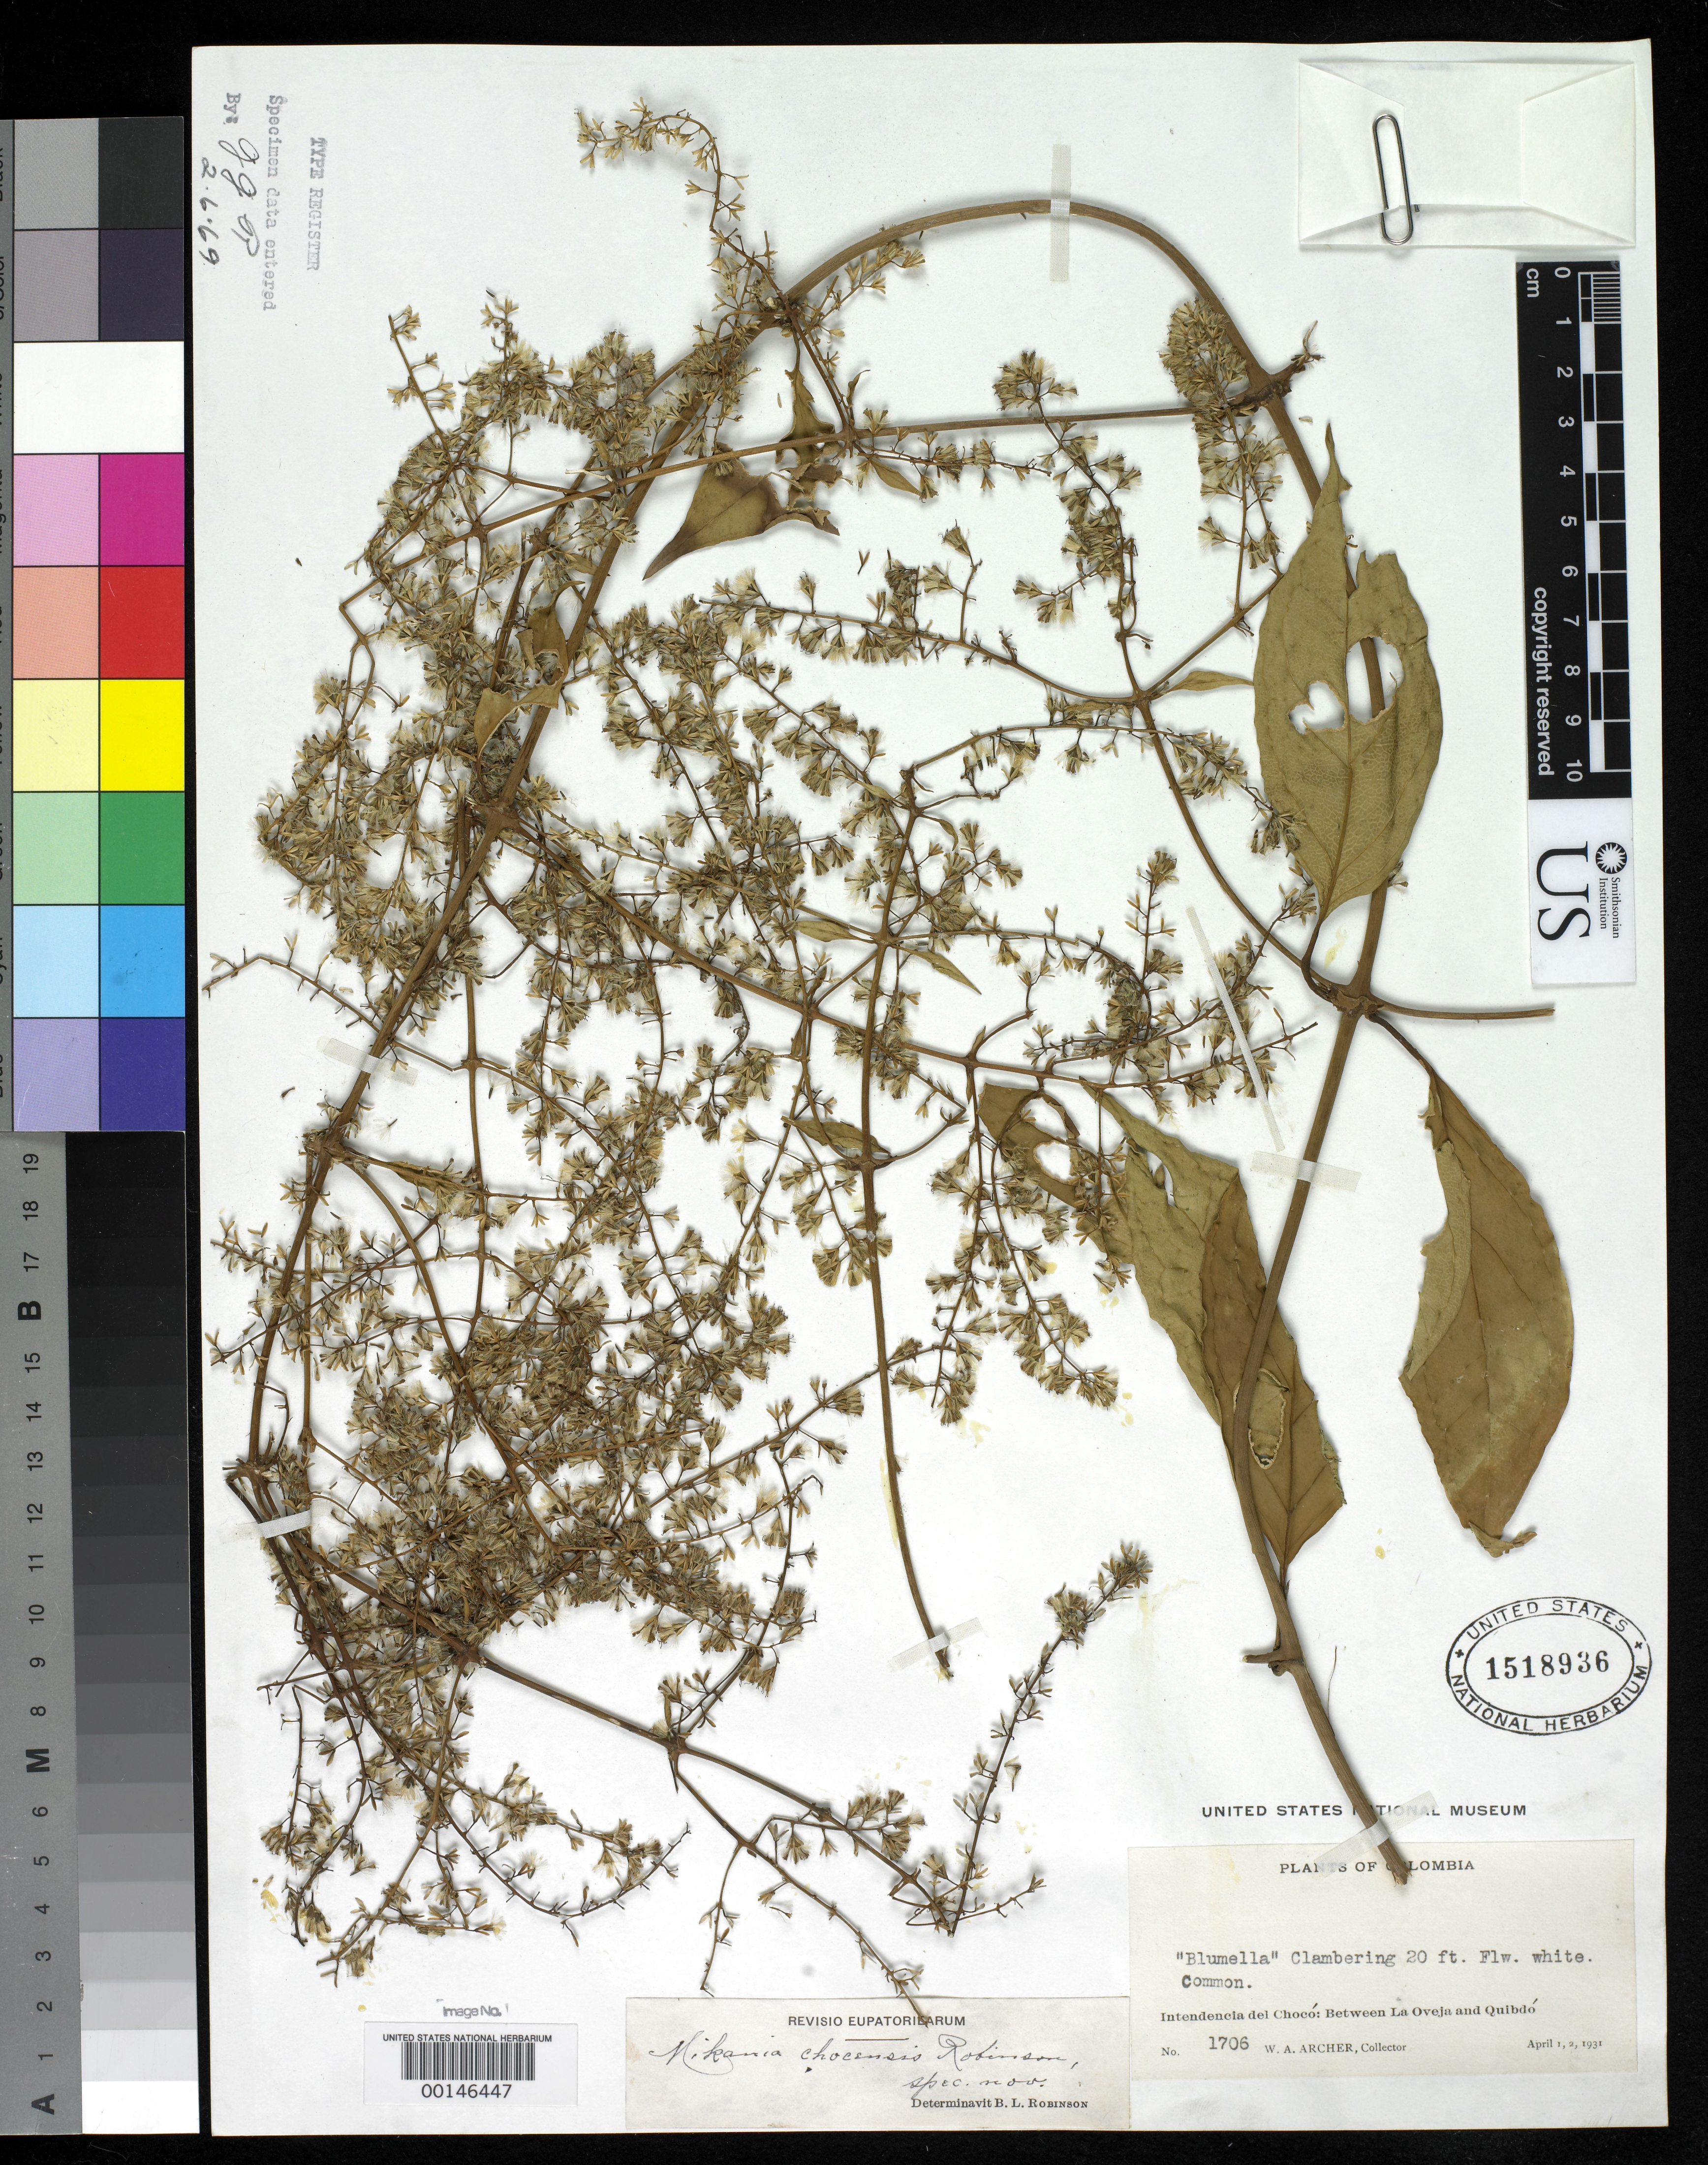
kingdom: Plantae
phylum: Tracheophyta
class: Magnoliopsida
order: Asterales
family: Asteraceae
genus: Mikania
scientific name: Mikania chocensis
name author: B.L. Rob.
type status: Holotype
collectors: W. A. Archer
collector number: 1706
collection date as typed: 01 Apr 1931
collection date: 1931-04-01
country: Colombia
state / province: Chocó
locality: Between La Oveja and Quibdo.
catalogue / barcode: US 1518936